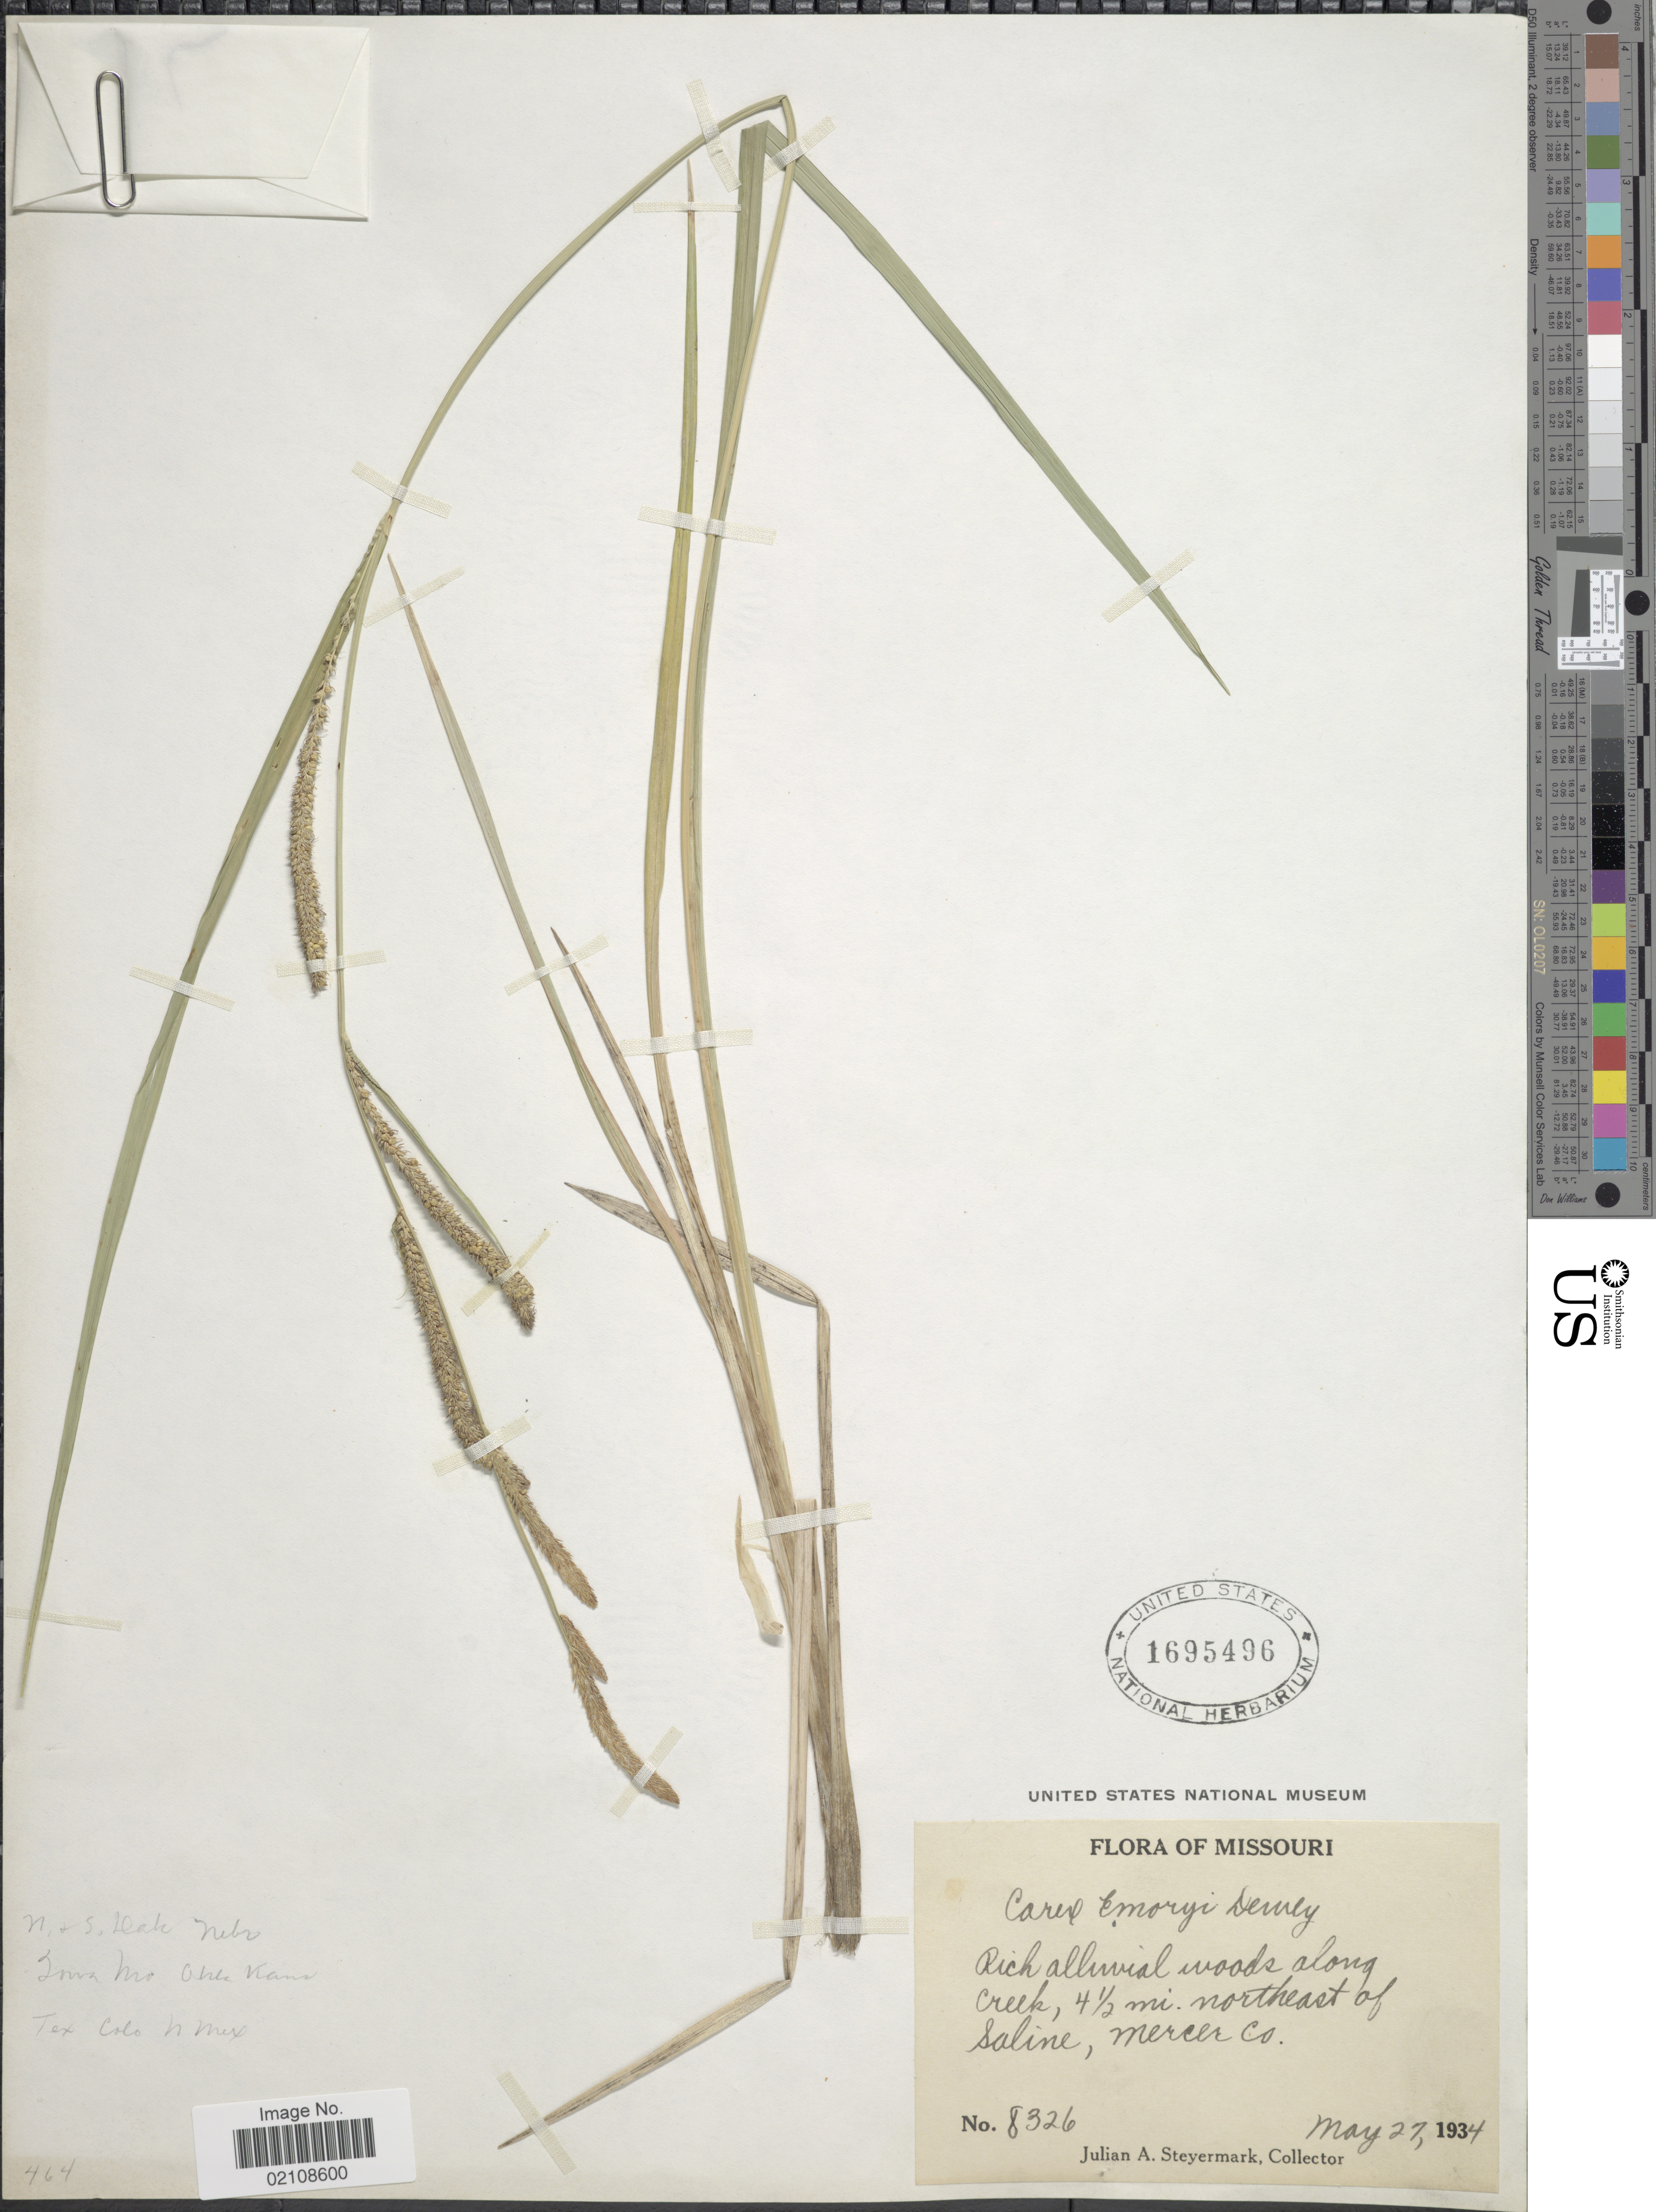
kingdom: Plantae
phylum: Tracheophyta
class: Liliopsida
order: Poales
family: Cyperaceae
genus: Carex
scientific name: Carex emoryi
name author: Dewey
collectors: J. Steyermark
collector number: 8326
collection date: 1934-05-27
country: United States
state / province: Missouri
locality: Rich alluvial woods along Creek, 4 1/2 mi. northeast of Saline, Mercer Co.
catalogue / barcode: US 1695496